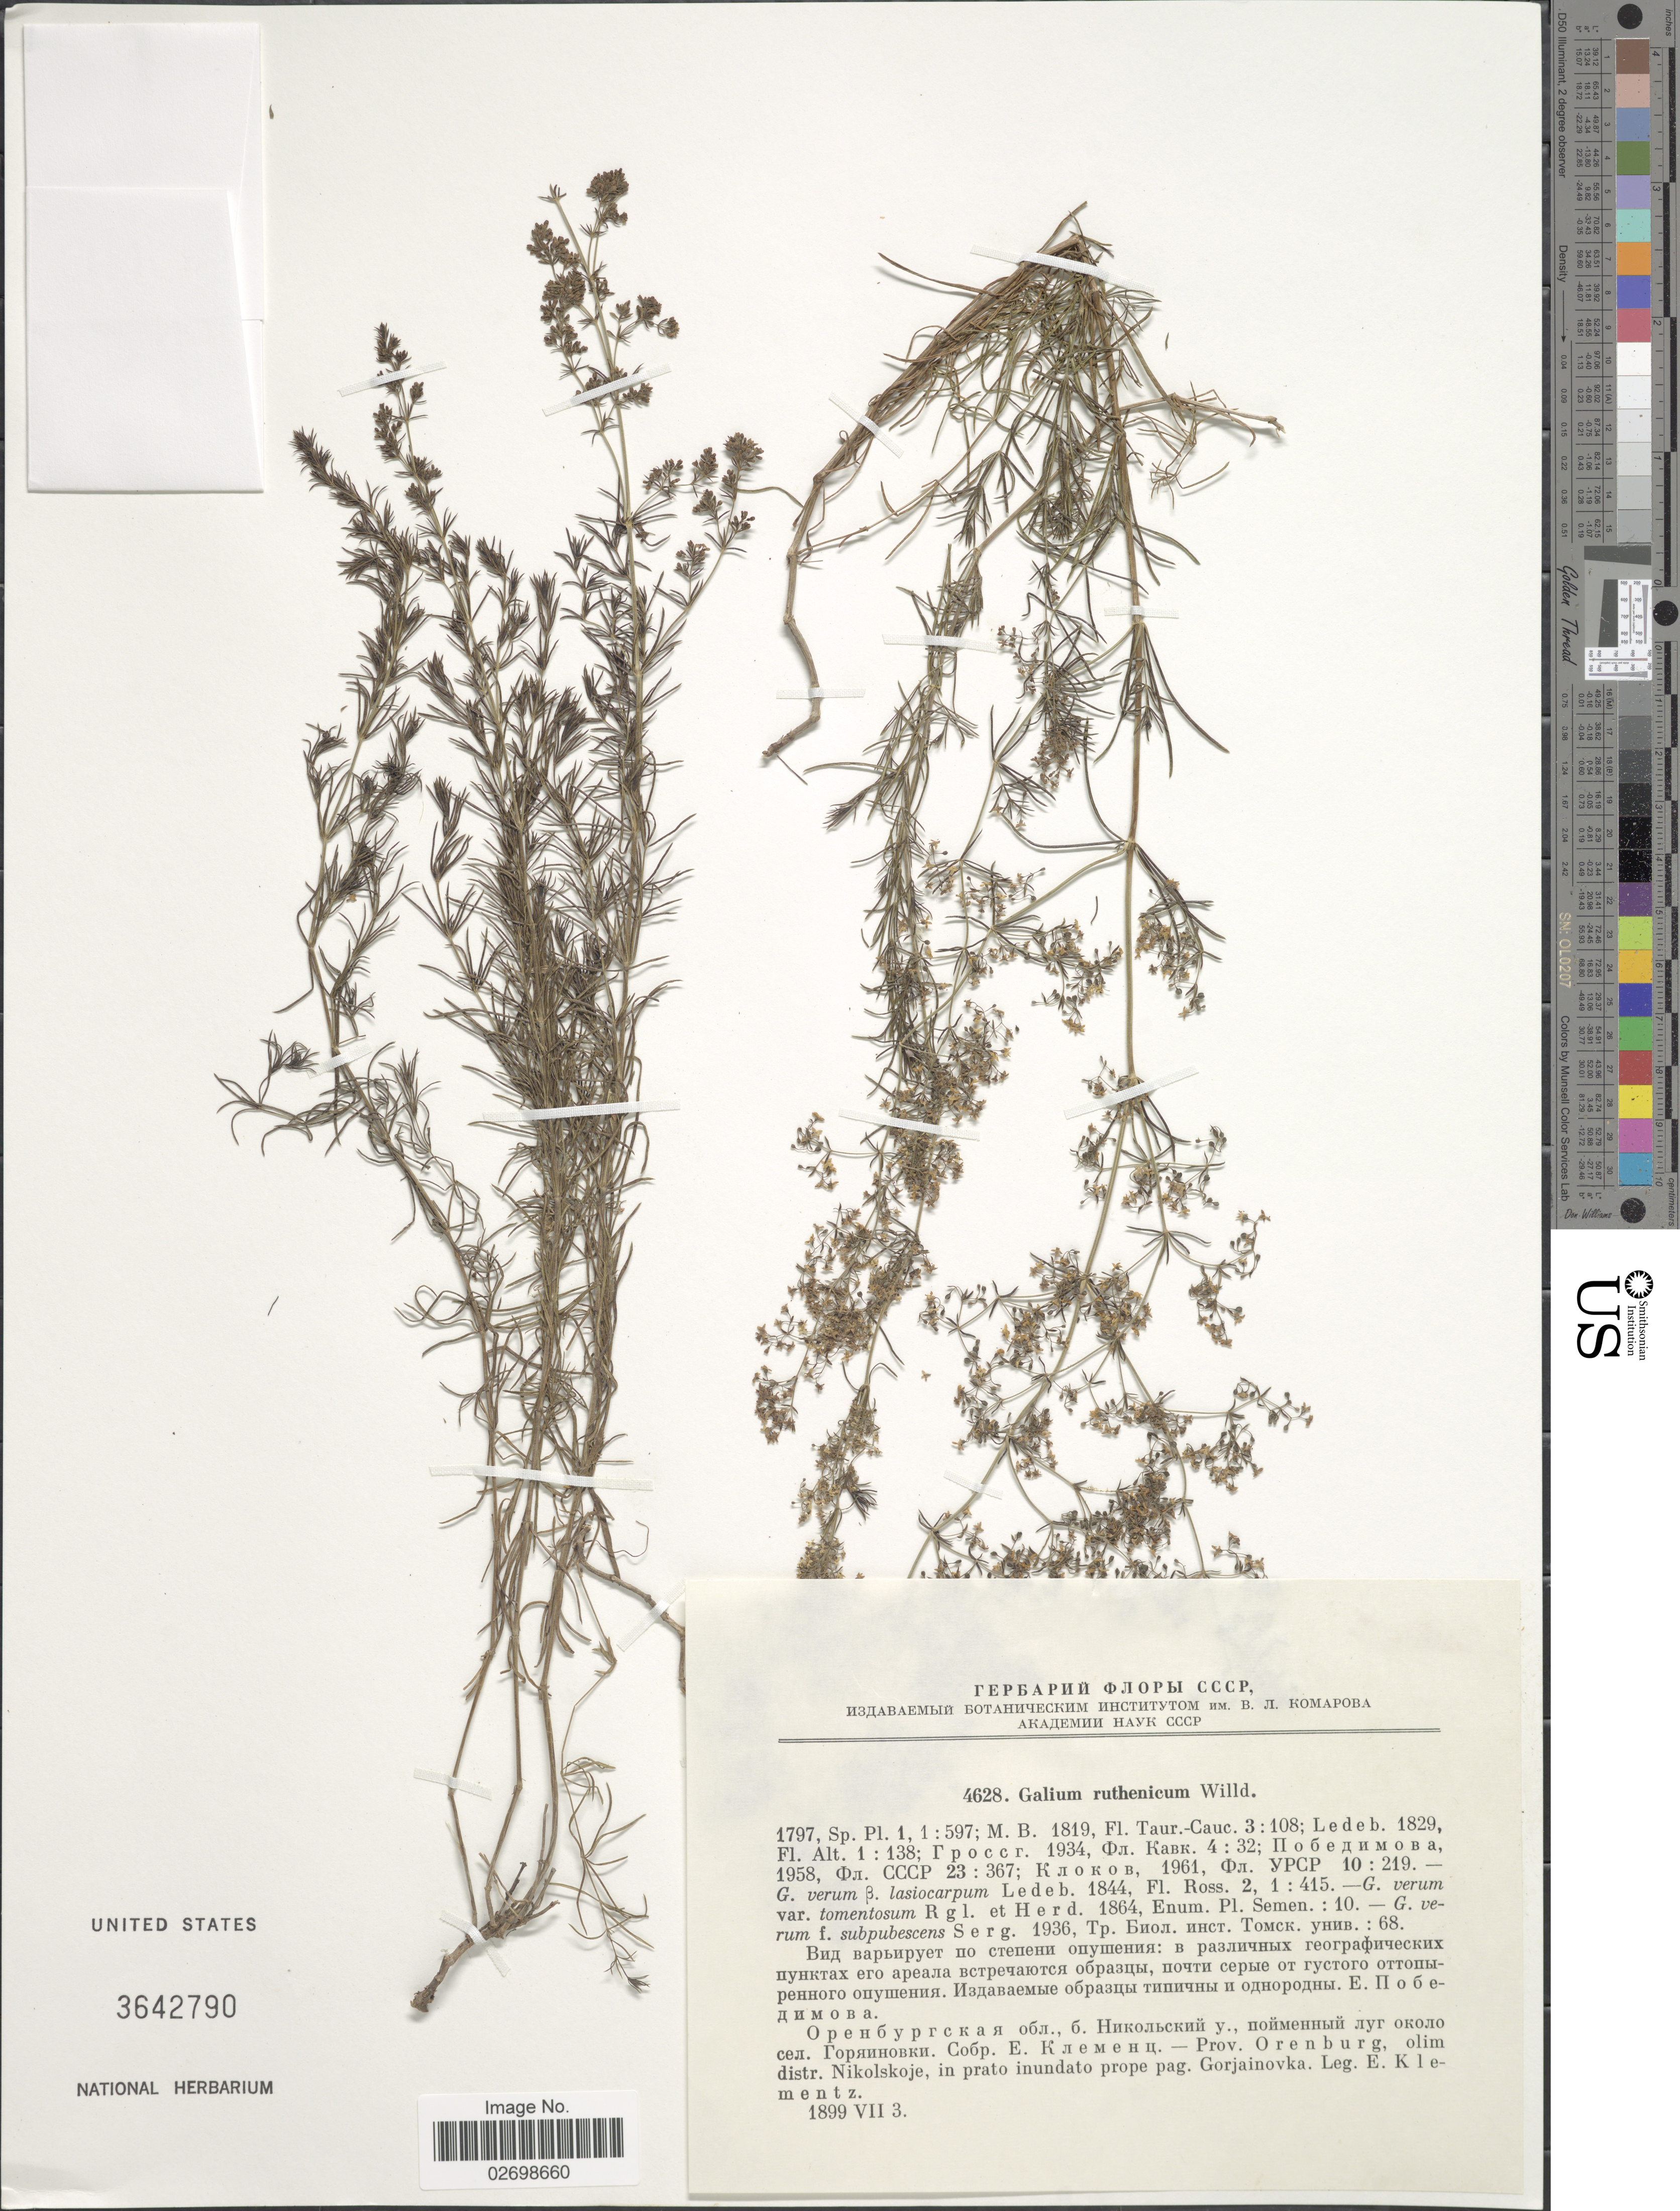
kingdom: Plantae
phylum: Tracheophyta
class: Magnoliopsida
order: Gentianales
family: Rubiaceae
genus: Galium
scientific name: Galium ruthenicum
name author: Willd.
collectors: E. Klementz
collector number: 4628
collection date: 1899-07-03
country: Russian Federation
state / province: Orenburg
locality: Prov. Orenburg, olim distr. Nikolskoje, in prato inundato prope pag. Gorjainovka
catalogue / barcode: US 3642790